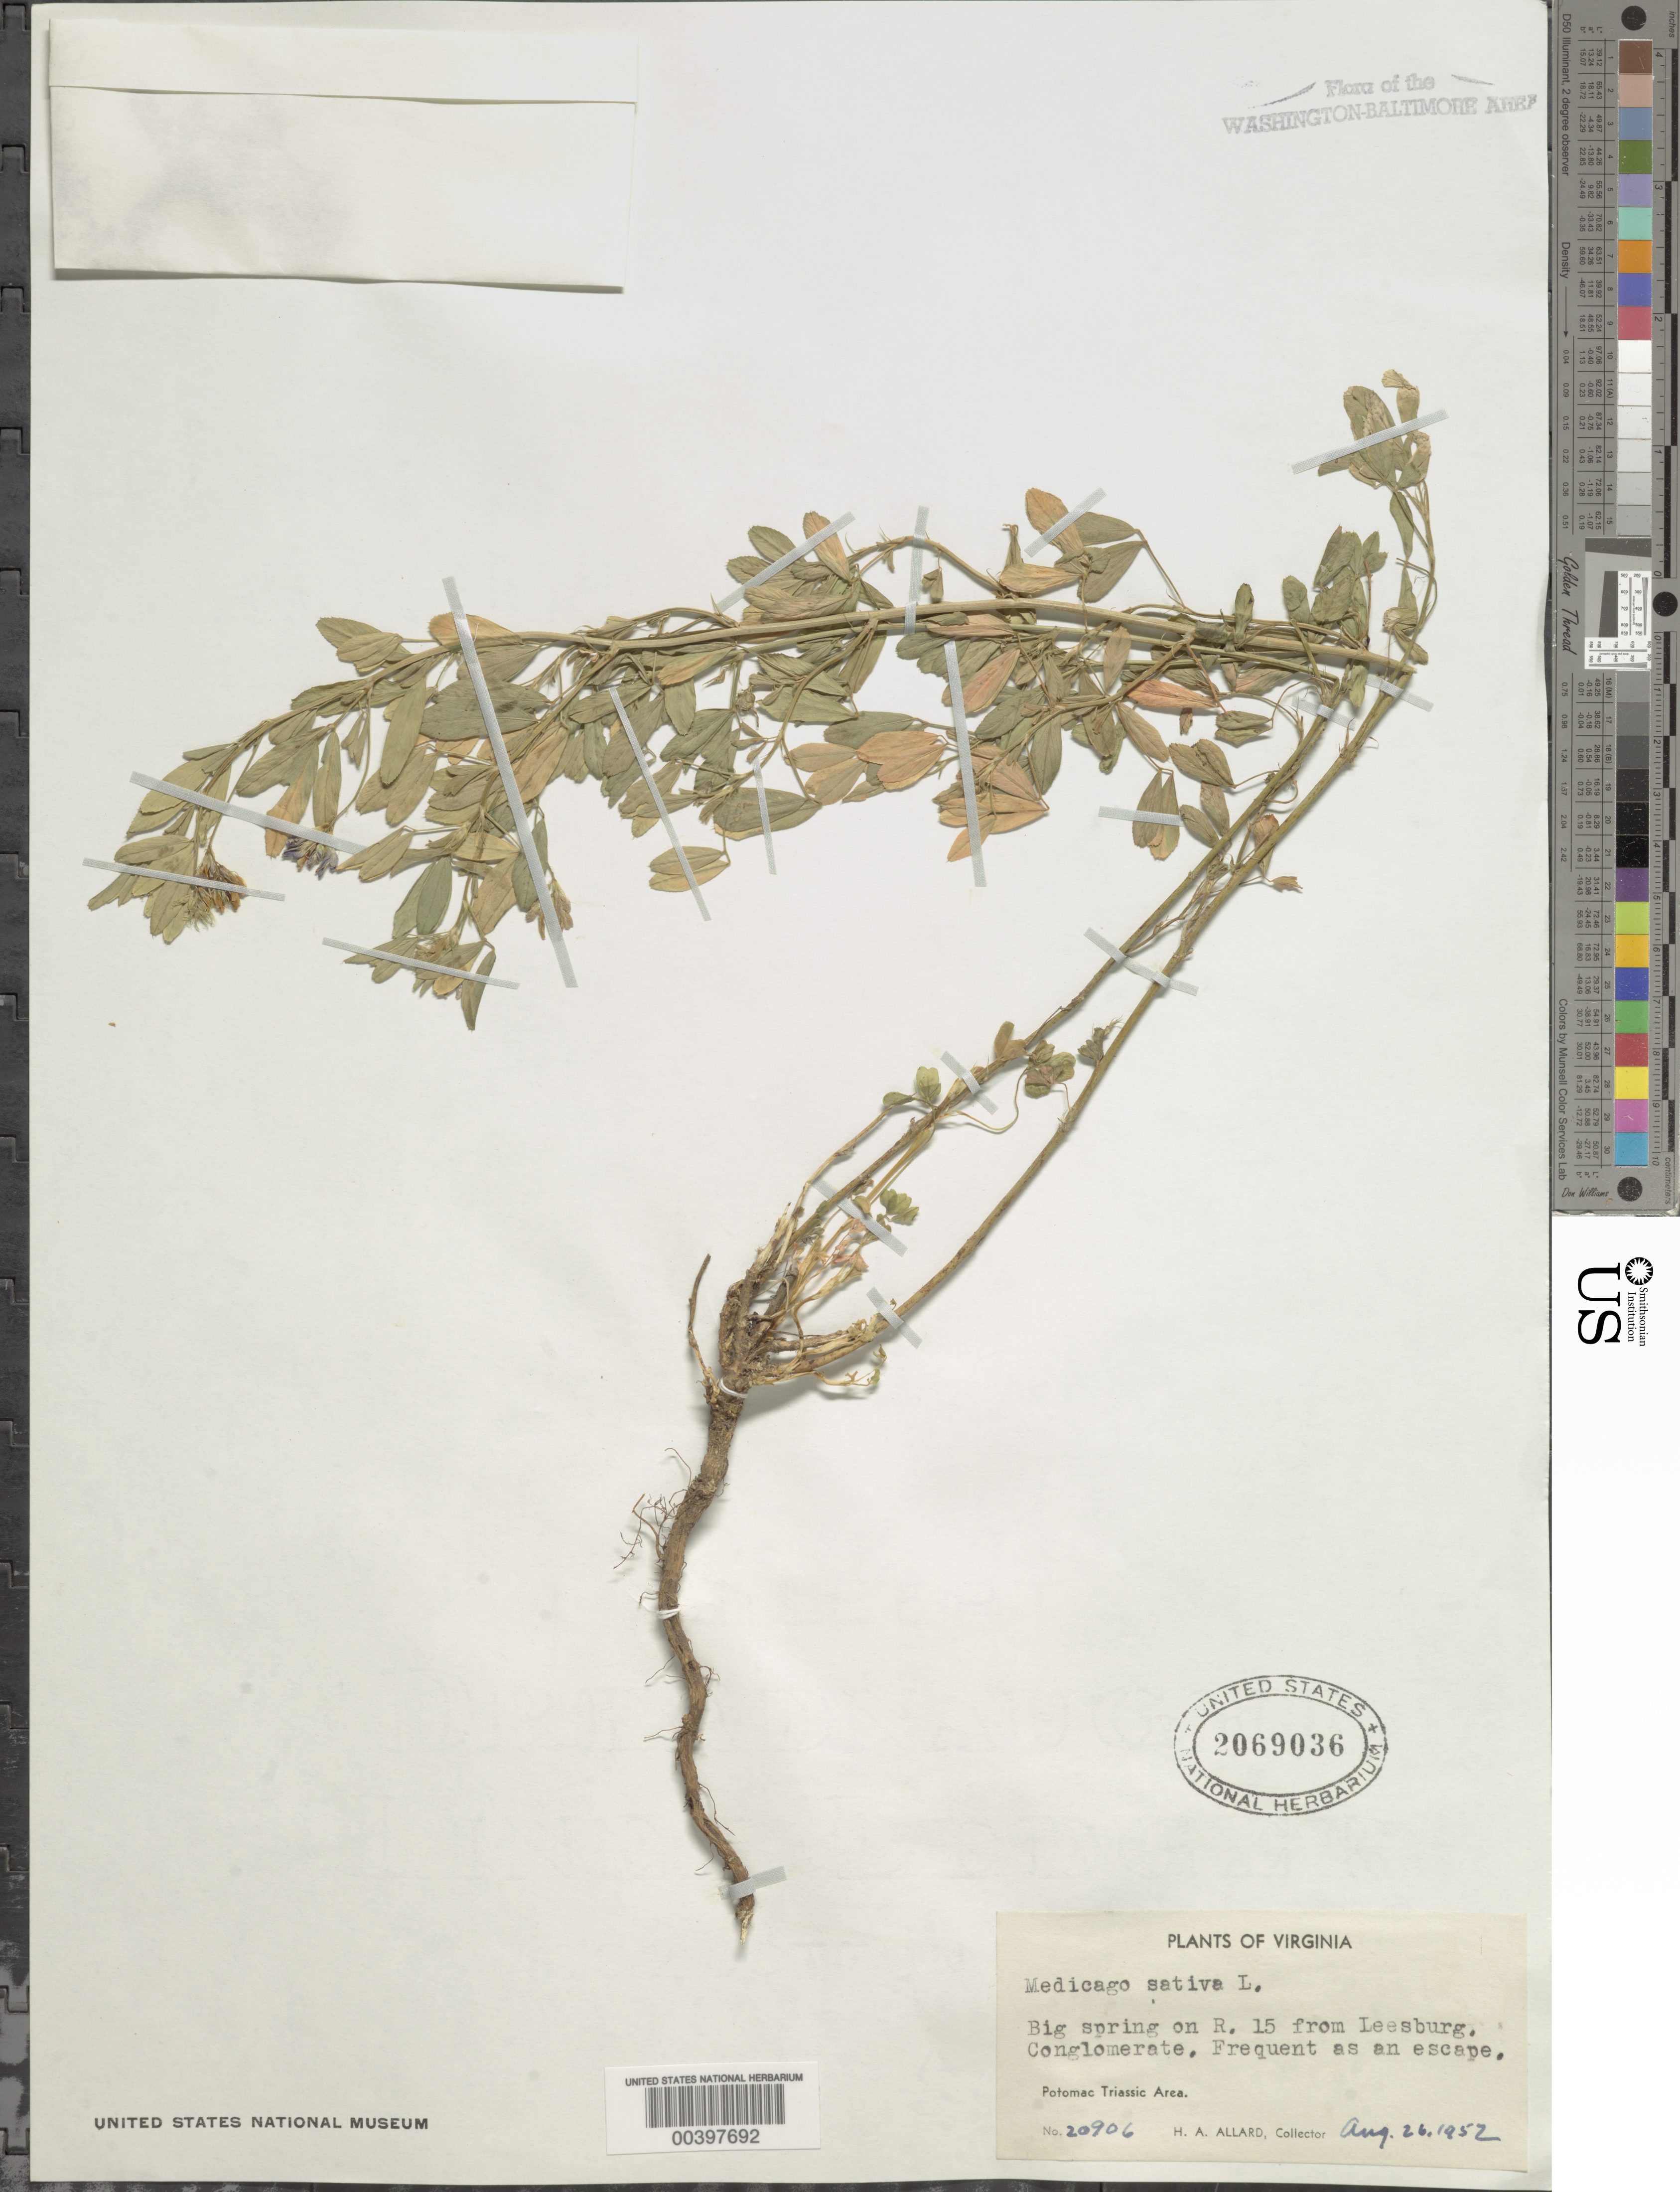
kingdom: Plantae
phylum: Tracheophyta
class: Magnoliopsida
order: Fabales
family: Fabaceae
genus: Medicago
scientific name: Medicago sativa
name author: L.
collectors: H. A. Allard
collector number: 20906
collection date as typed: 26 Aug 1952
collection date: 1952-08-26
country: United States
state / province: Virginia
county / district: Loudoun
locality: Spring on Route 15 from Leesburg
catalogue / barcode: US 2069036